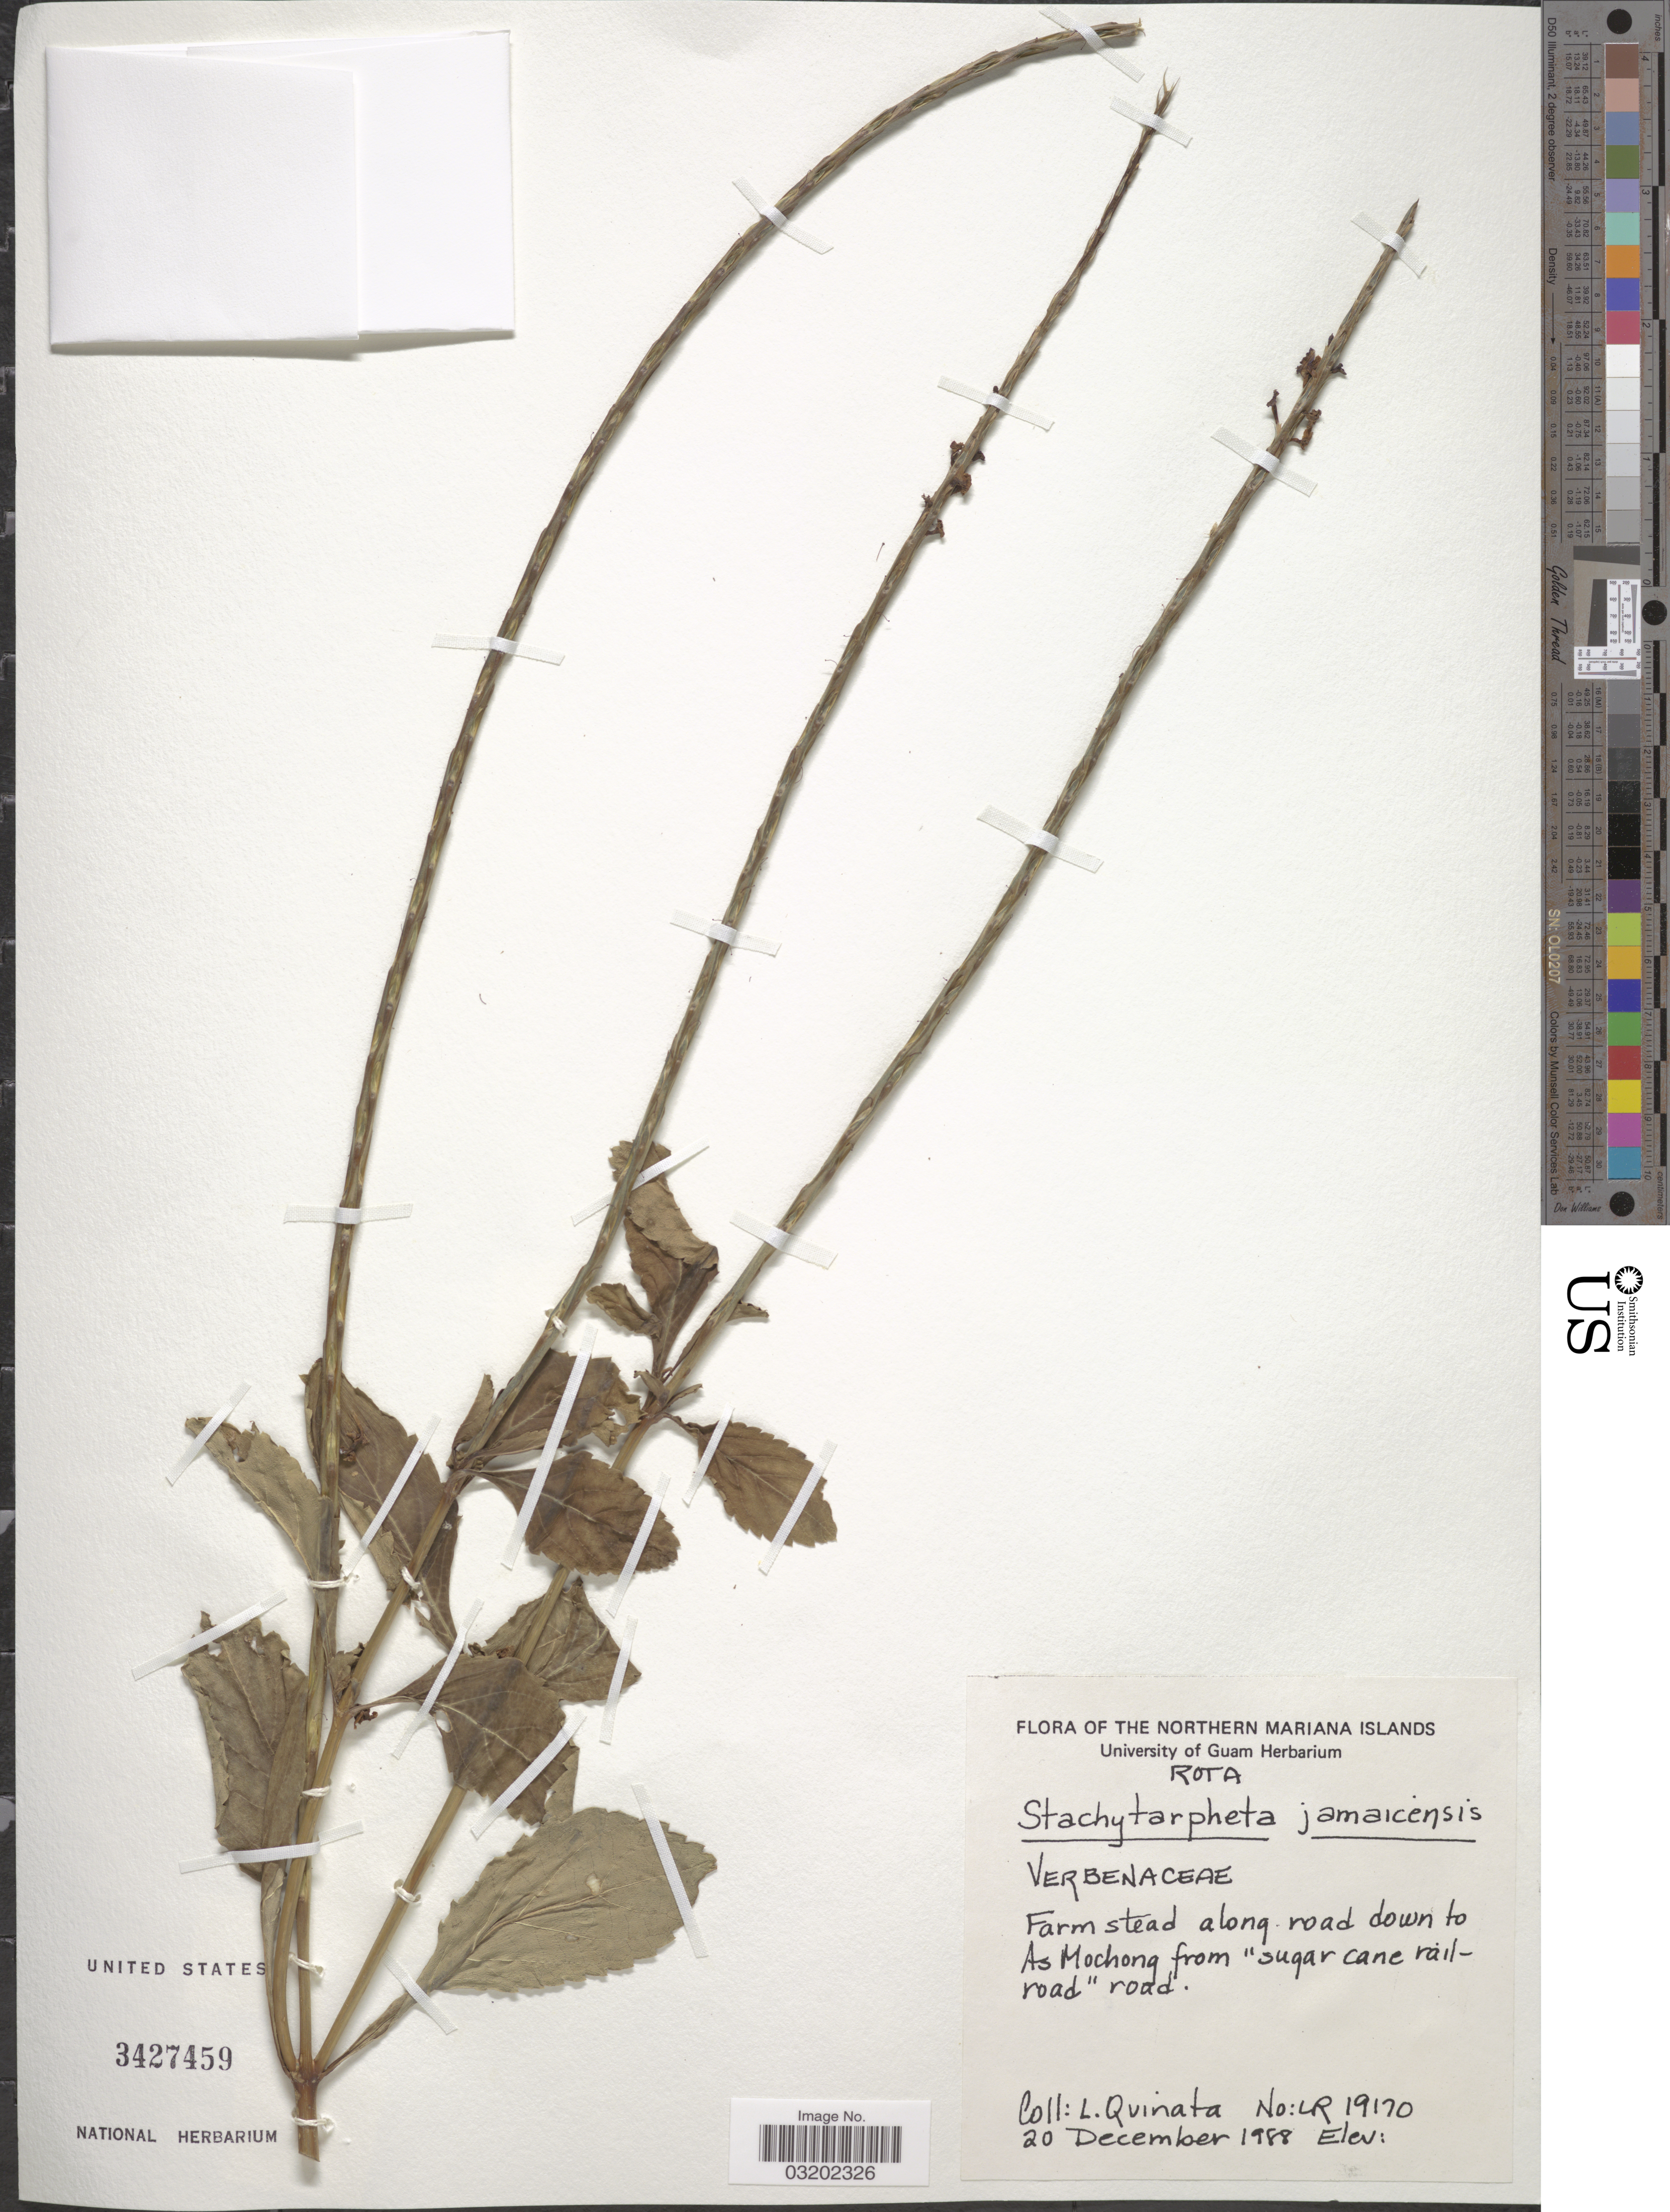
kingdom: Plantae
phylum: Tracheophyta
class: Magnoliopsida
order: Lamiales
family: Verbenaceae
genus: Stachytarpheta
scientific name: Stachytarpheta jamaicensis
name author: (L.) Vahl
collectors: L. Quinata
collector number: LR 19170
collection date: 1988-12-20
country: Northern Mariana Islands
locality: Rota. Farm stead along road down to As Mochong from "sugar cane railroad" road.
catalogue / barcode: US 3427459